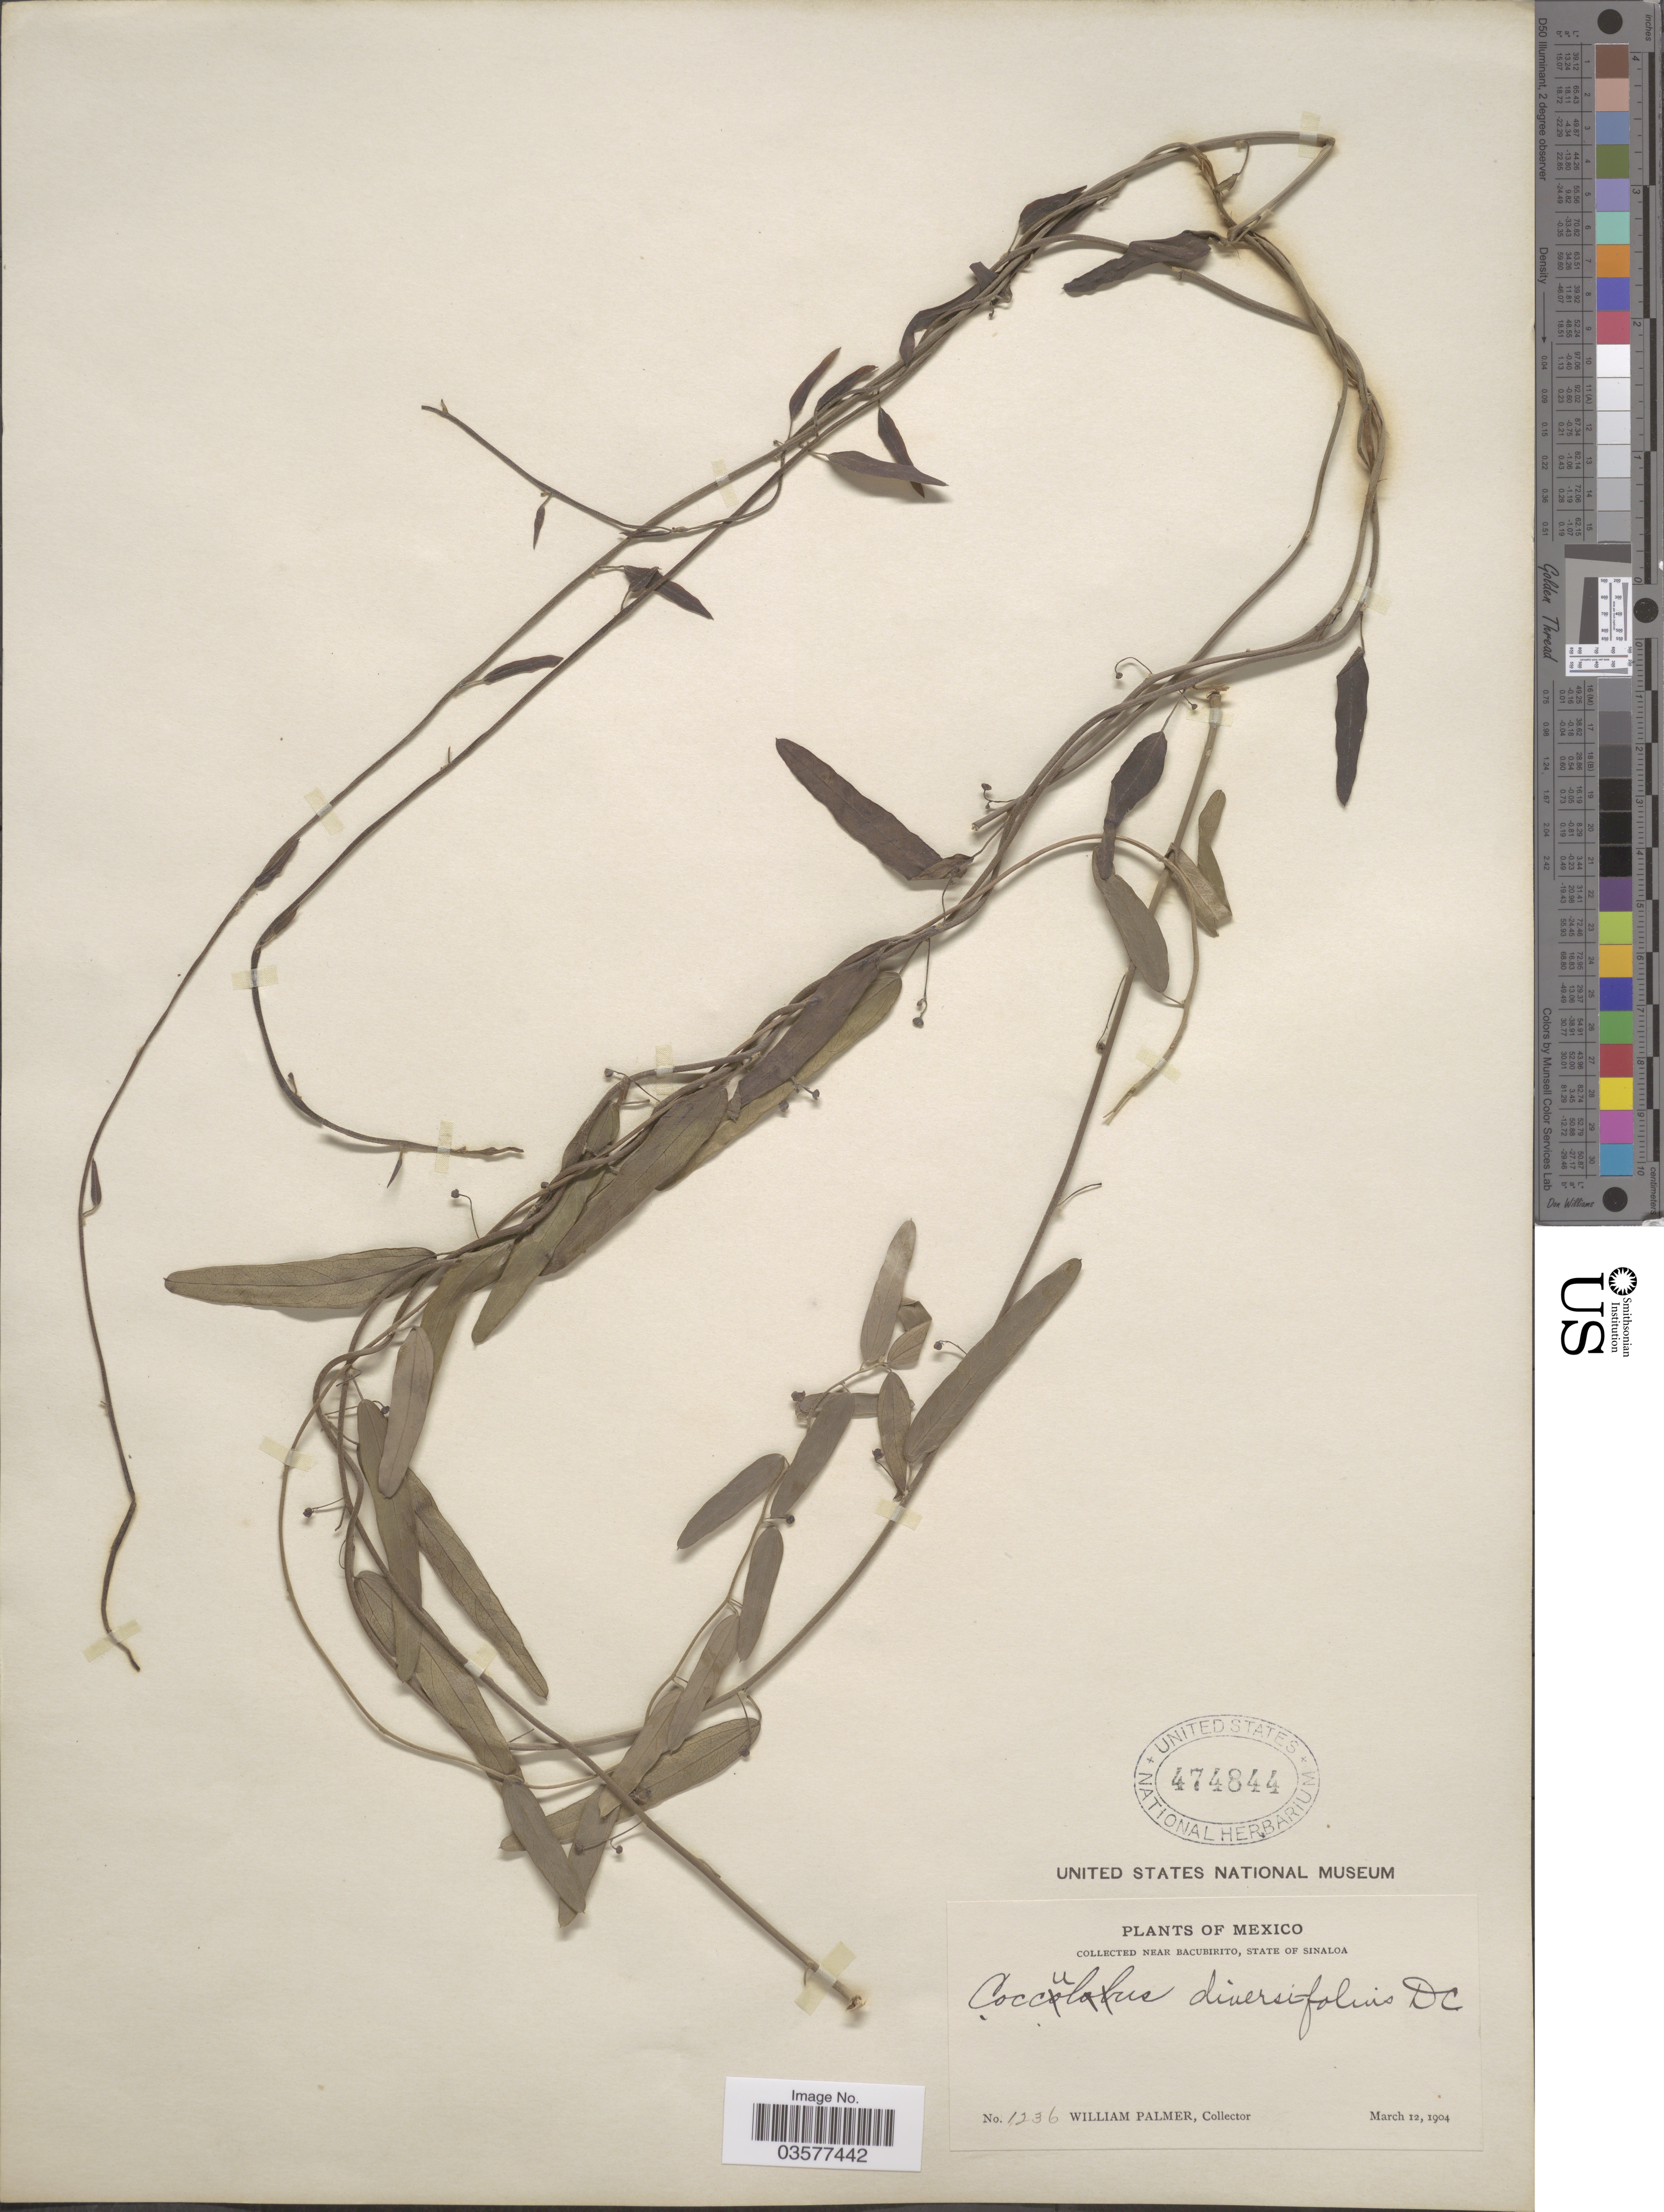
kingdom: Plantae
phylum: Tracheophyta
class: Magnoliopsida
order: Ranunculales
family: Menispermaceae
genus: Cocculus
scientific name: Cocculus diversifolius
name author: DC.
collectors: W. Palmer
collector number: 1236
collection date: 1904-03-12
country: Mexico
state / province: Sinaloa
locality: Near Bacubirito.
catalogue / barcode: US 474844